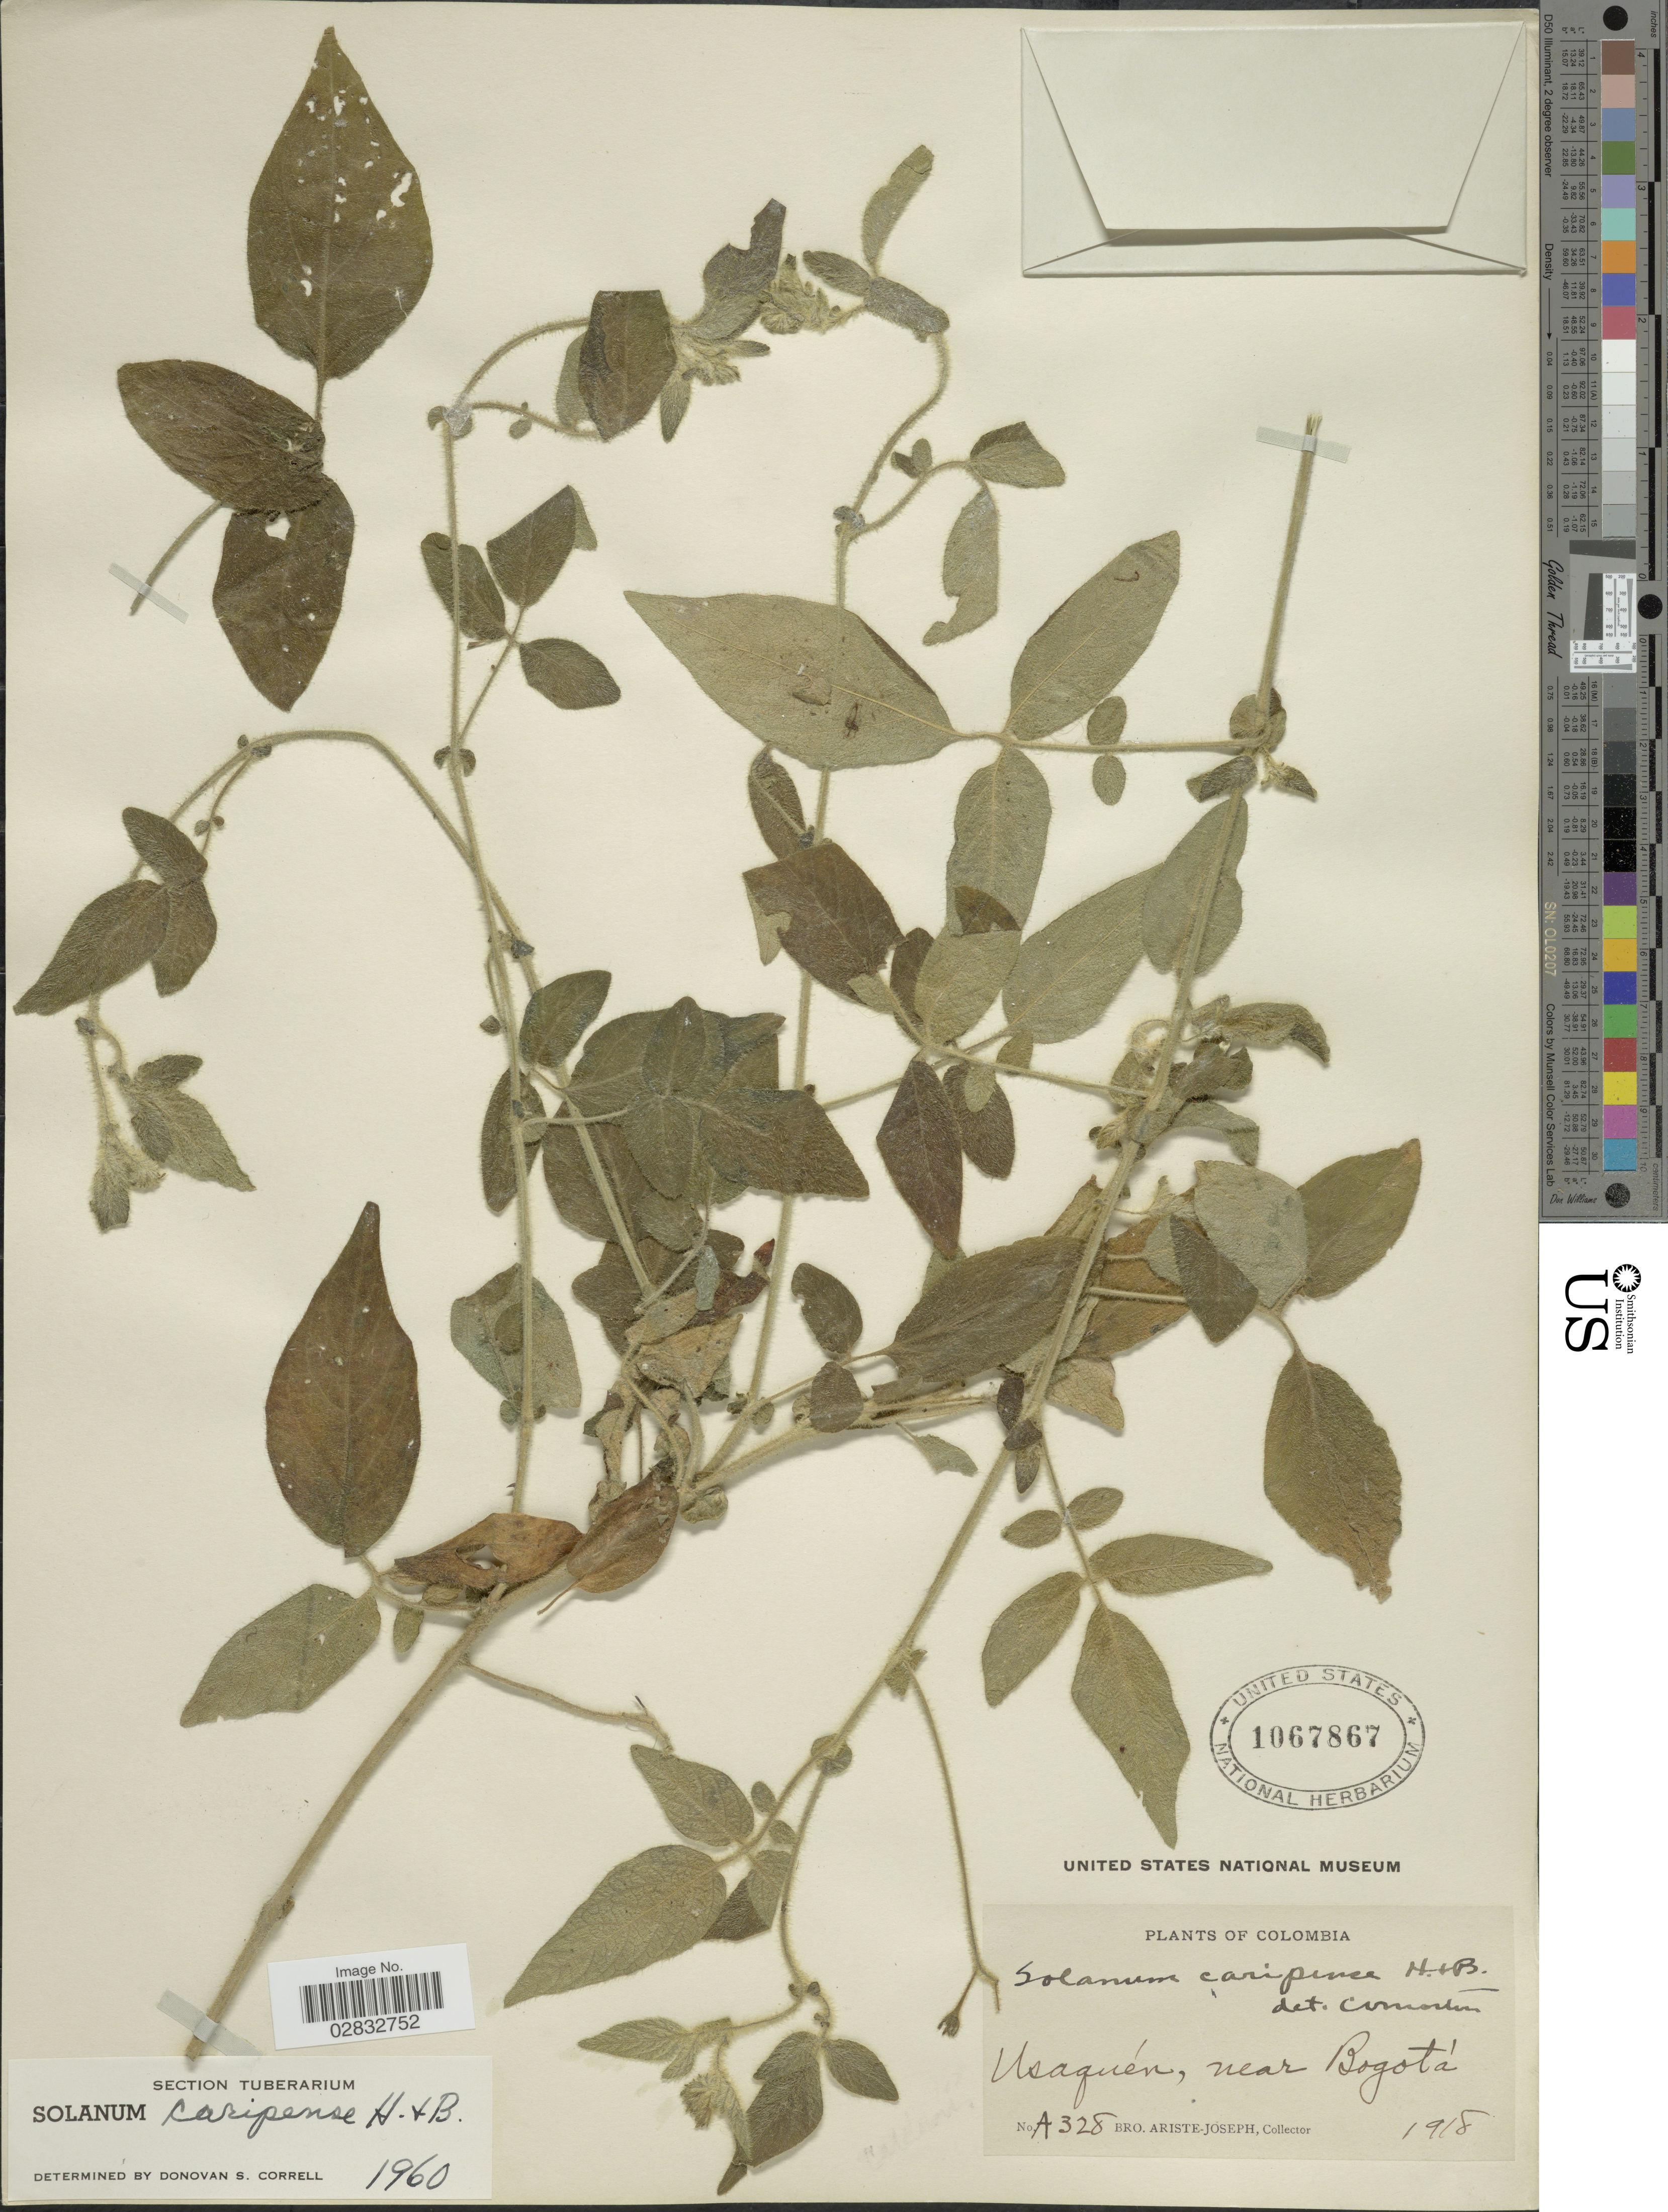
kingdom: Plantae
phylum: Tracheophyta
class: Magnoliopsida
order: Solanales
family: Solanaceae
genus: Solanum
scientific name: Solanum caripense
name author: Humb. & Bonpl. ex Dunal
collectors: Bro. Ariste-Joseph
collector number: A328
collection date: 1918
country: Colombia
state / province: Bogota D.C.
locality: Usaquén, near Bogotá.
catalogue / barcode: US 1067867